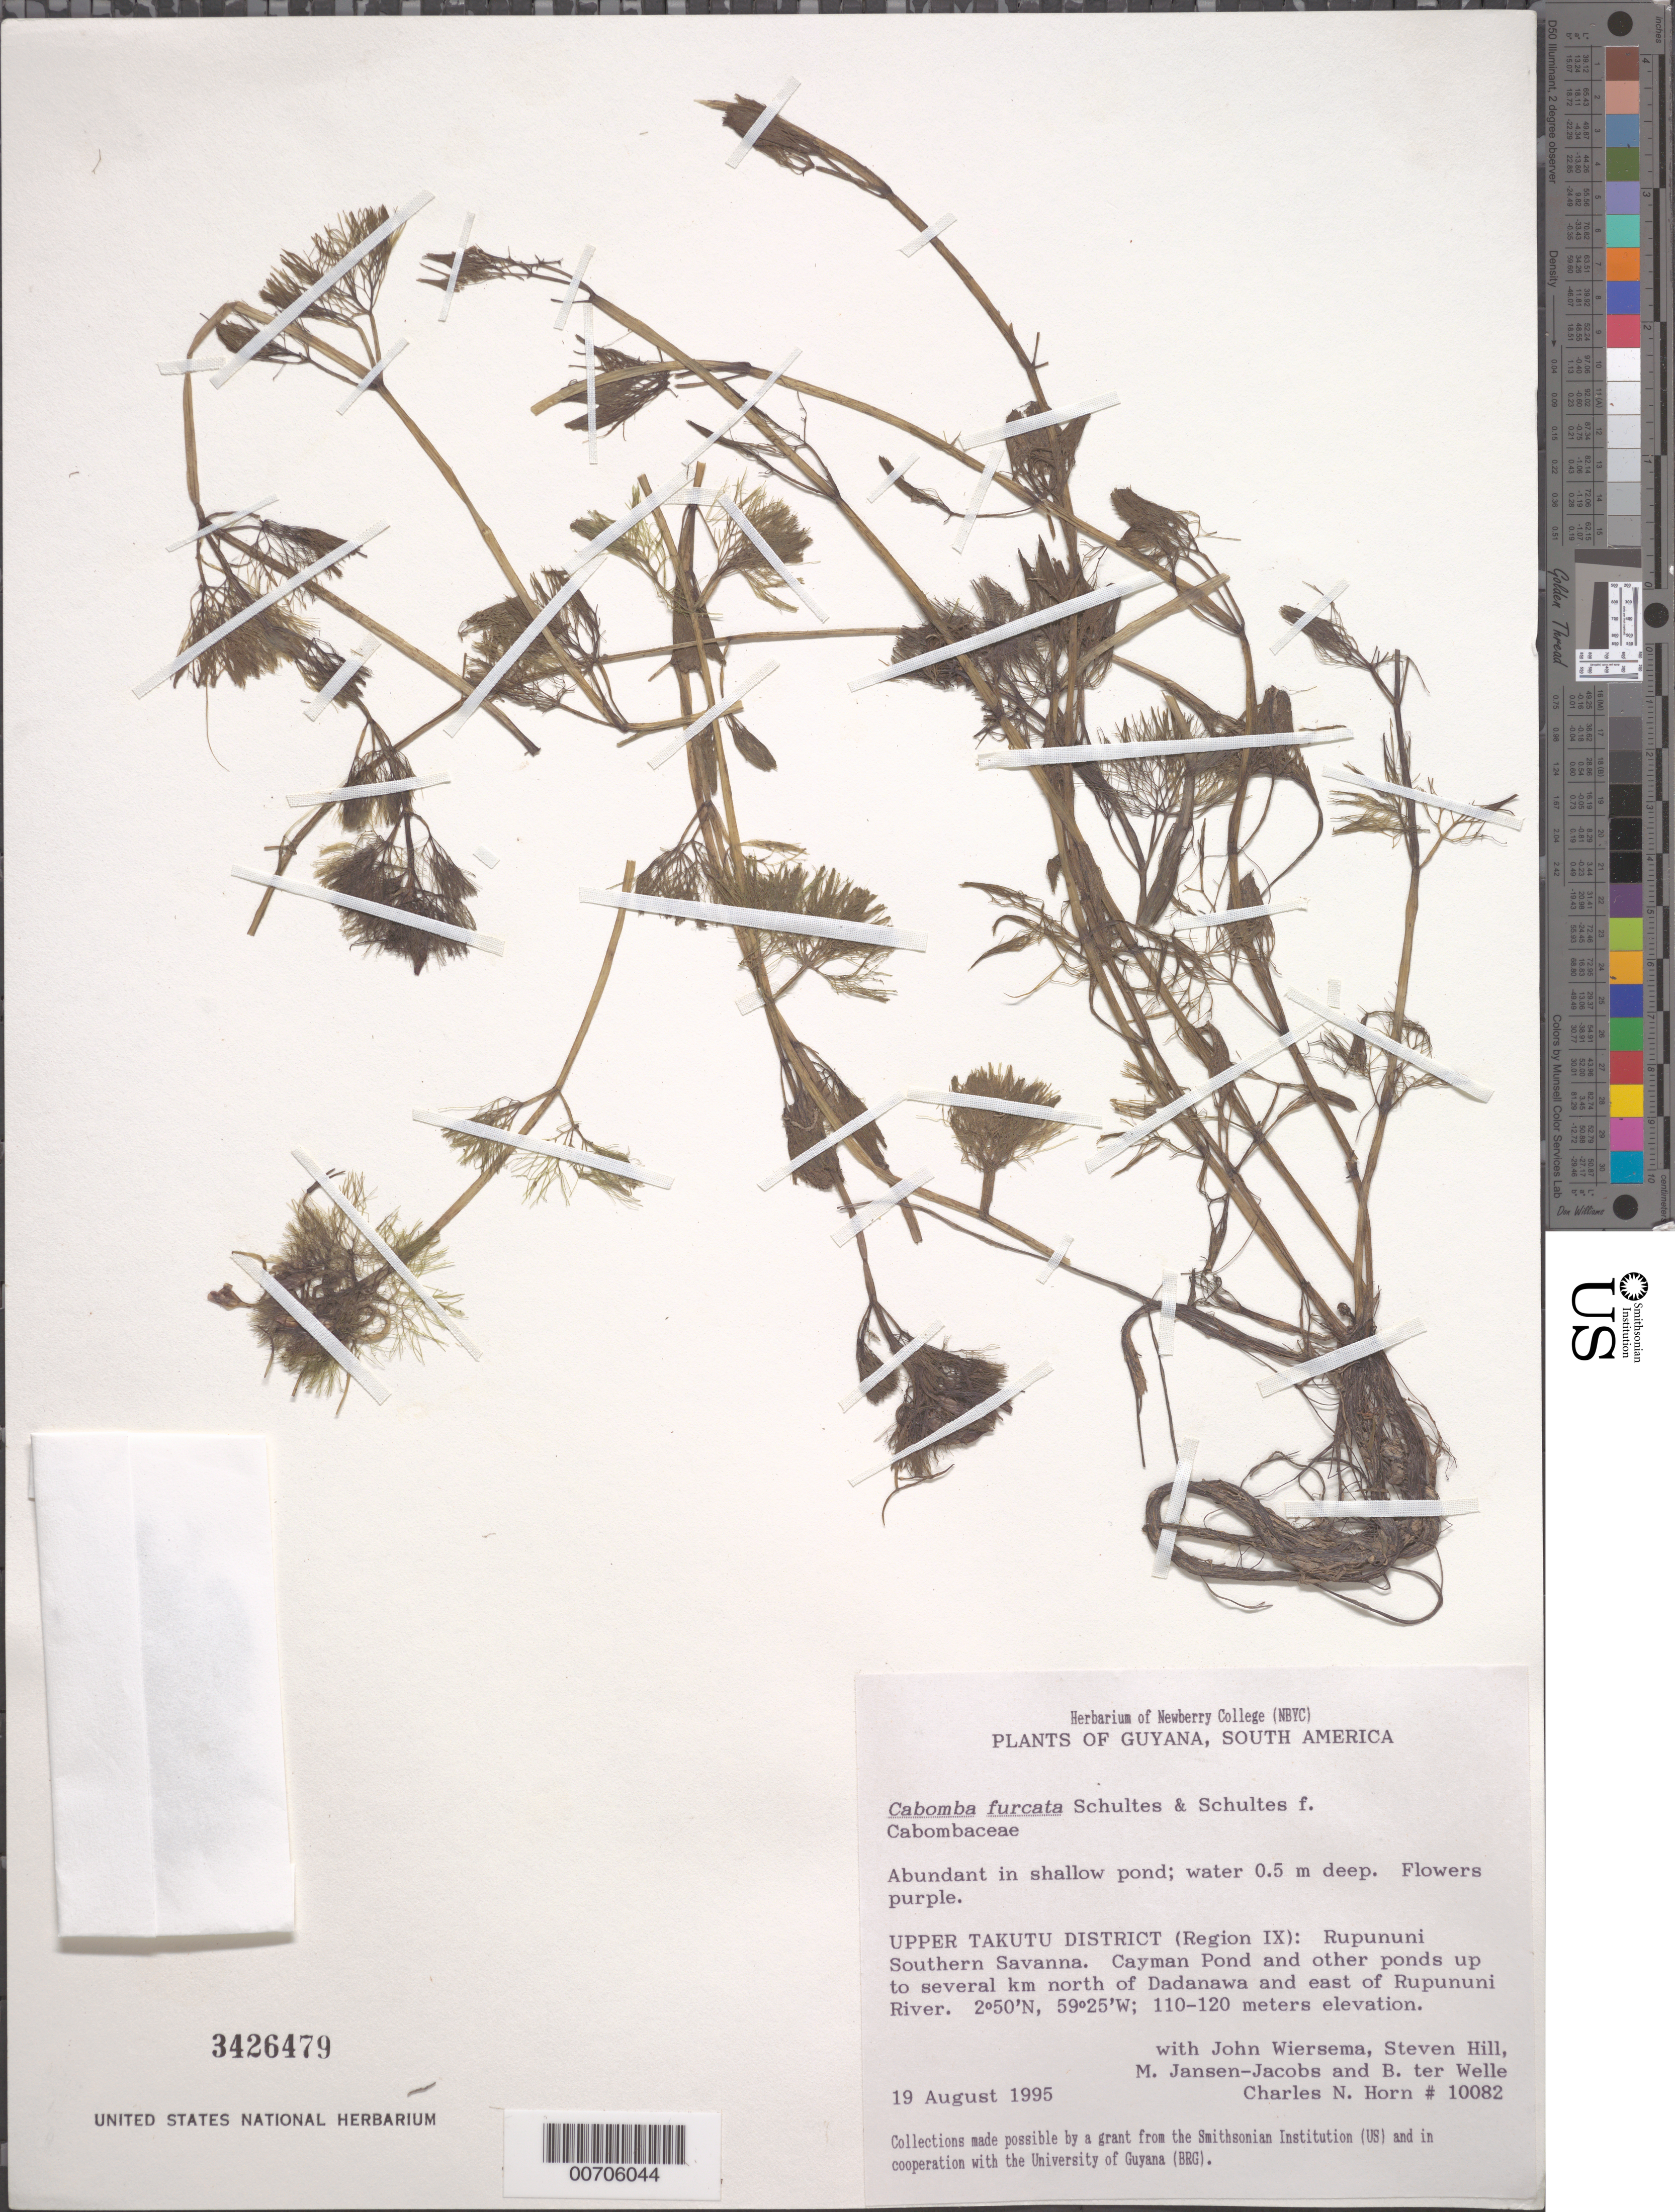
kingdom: Plantae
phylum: Tracheophyta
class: Magnoliopsida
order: Nymphaeales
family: Cabombaceae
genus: Cabomba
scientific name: Cabomba furcata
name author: Schult. & Schult. f.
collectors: C. N. Horn, J. H. Wiersema, S. Hill, Kimp, F. M. G. J. (Determiner), Jansen-Jacobs, M. J., (U), Nationaal Herbarium Nederland, Utrecht University branch (Determiner) & B. Welle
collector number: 10082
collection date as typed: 19-Aug-95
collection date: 1995-08-19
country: Guyana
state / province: U. Takutu-U. Essequibo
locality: Rupununi Southern Savanna, Cayman Pond and other ponds up to several km north of Dadanawa and east of Rupununi River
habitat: Shallow pond, water 0.5 m deep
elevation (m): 110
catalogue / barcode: US 3426479